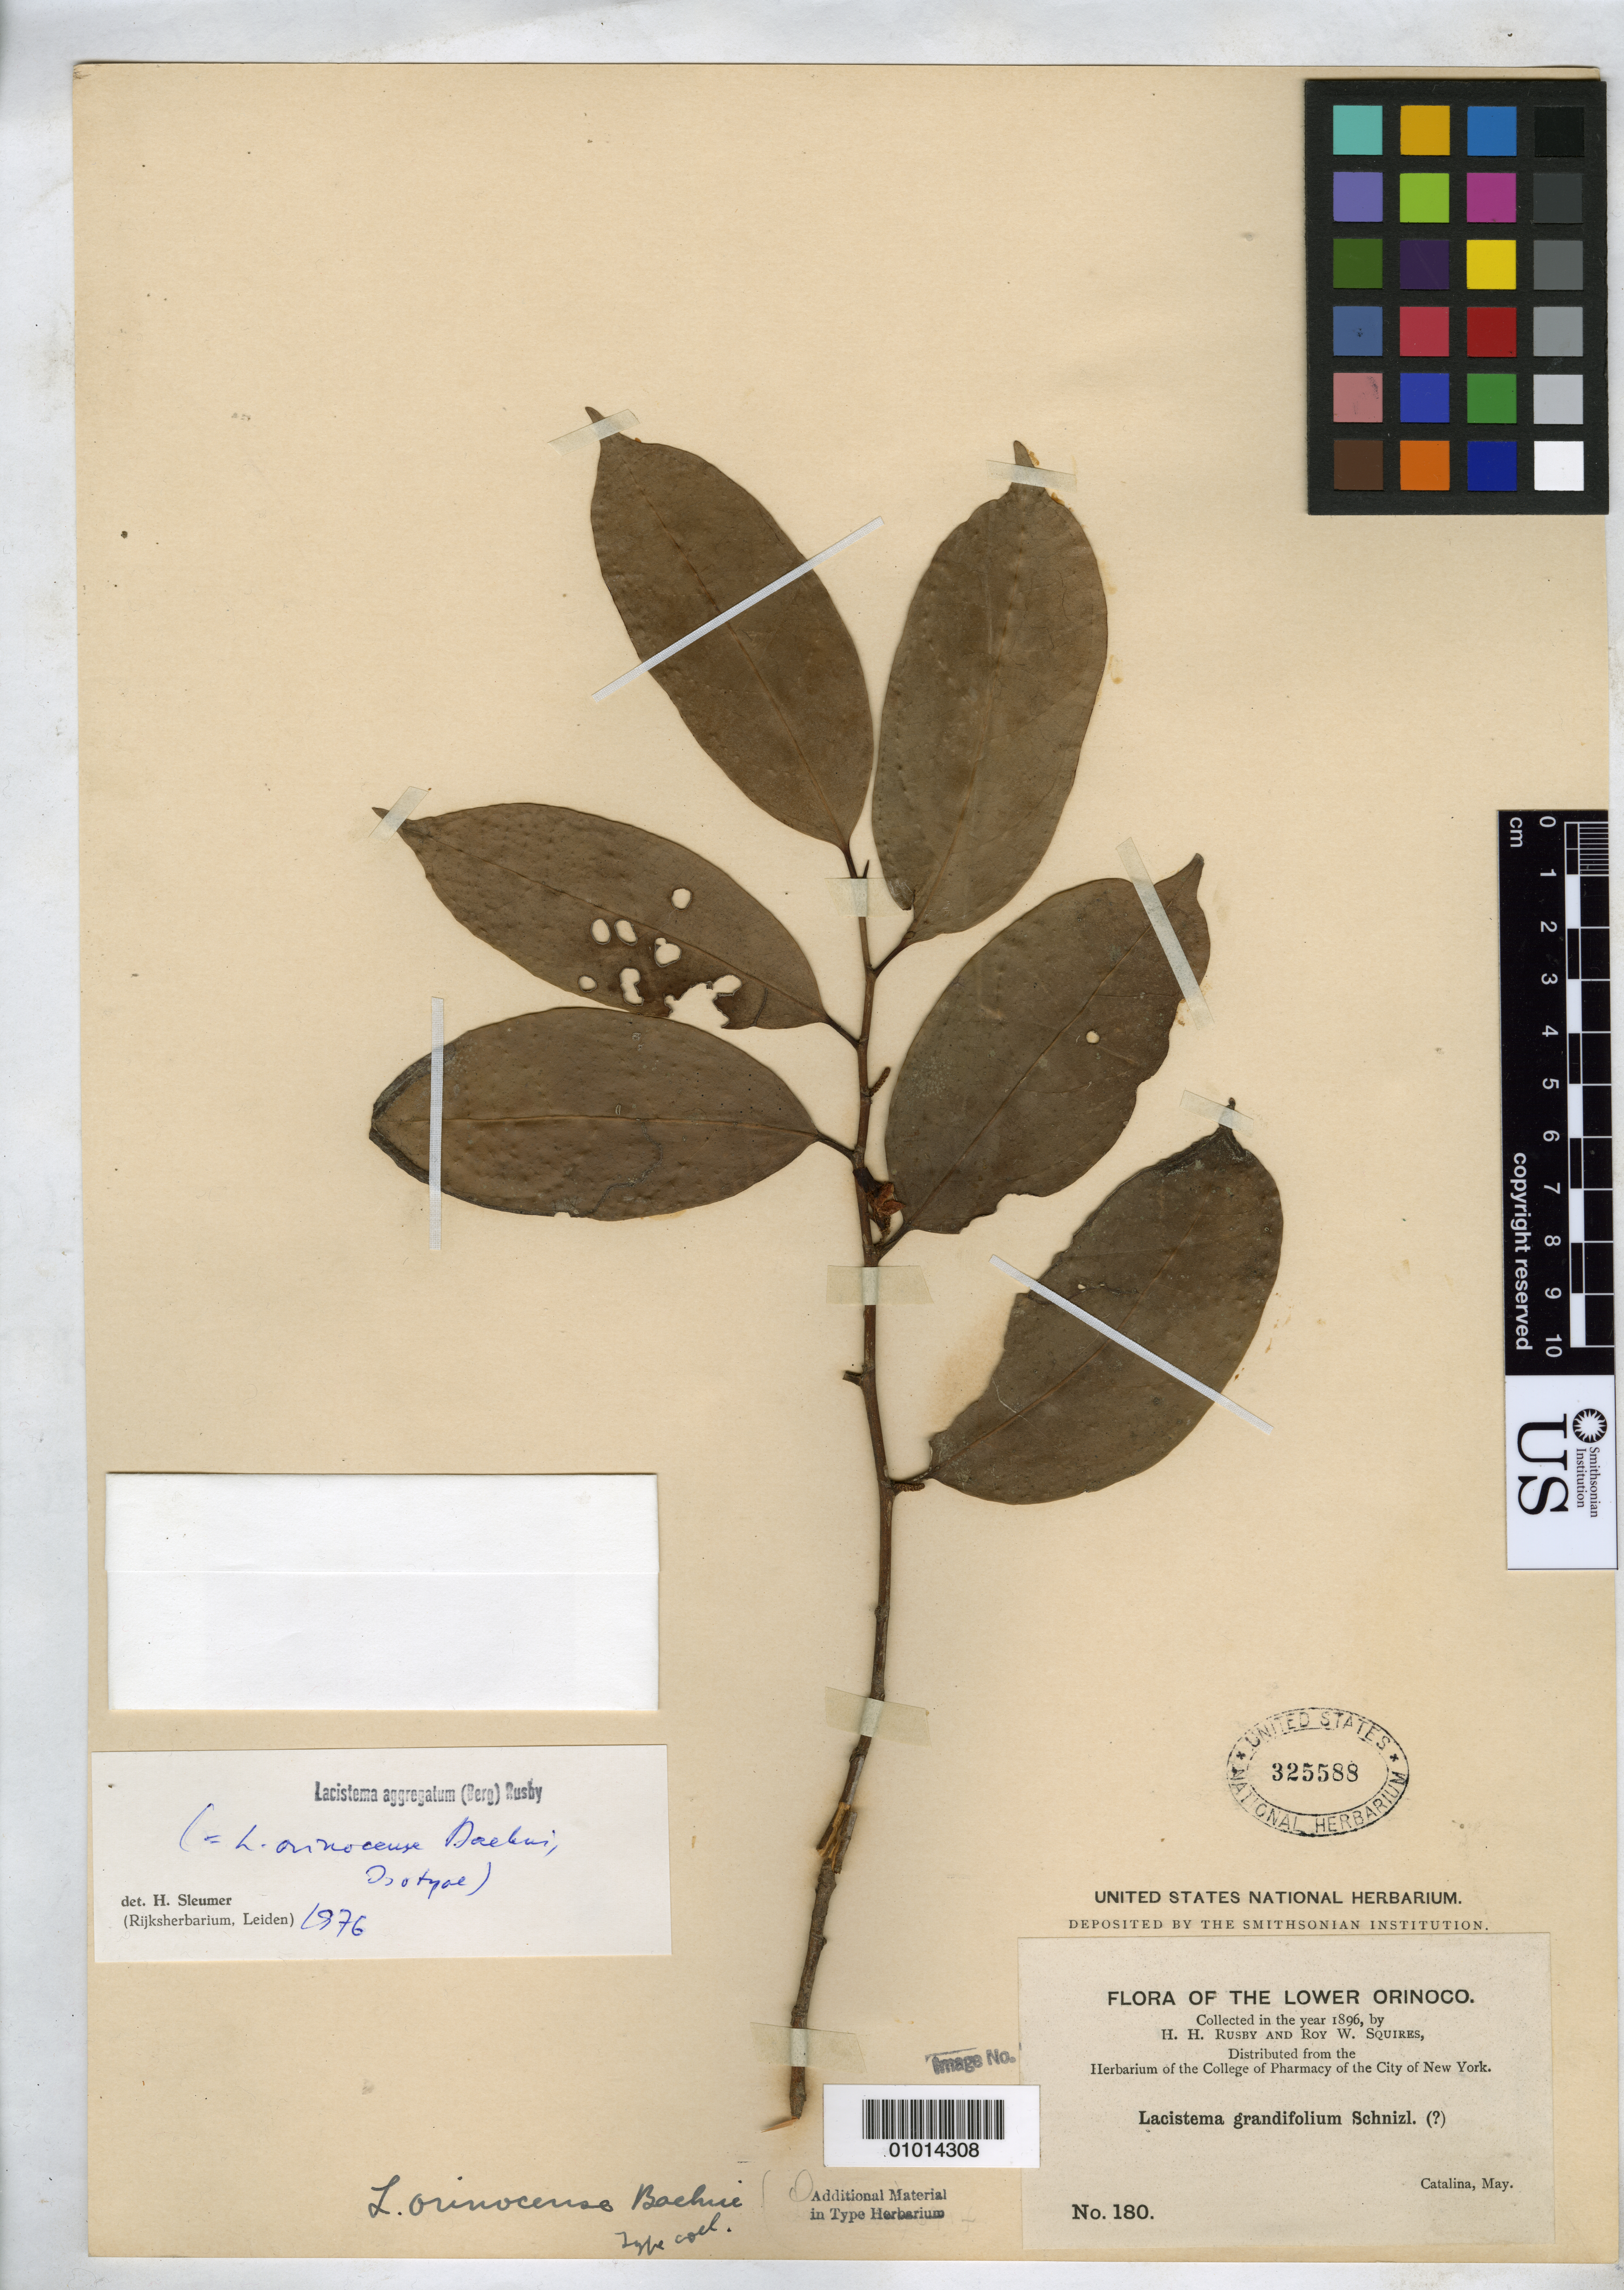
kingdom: Plantae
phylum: Tracheophyta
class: Magnoliopsida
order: Malpighiales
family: Lacistemataceae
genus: Lacistema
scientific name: Lacistema orinocense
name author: Baehni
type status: Isotype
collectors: H. H. Rusby & R. Squires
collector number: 180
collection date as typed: May 1896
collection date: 1896-05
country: Venezuela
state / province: Delta Amacuro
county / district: Tucupita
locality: Lower Orinoco, Santa Catalina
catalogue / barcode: US 325588